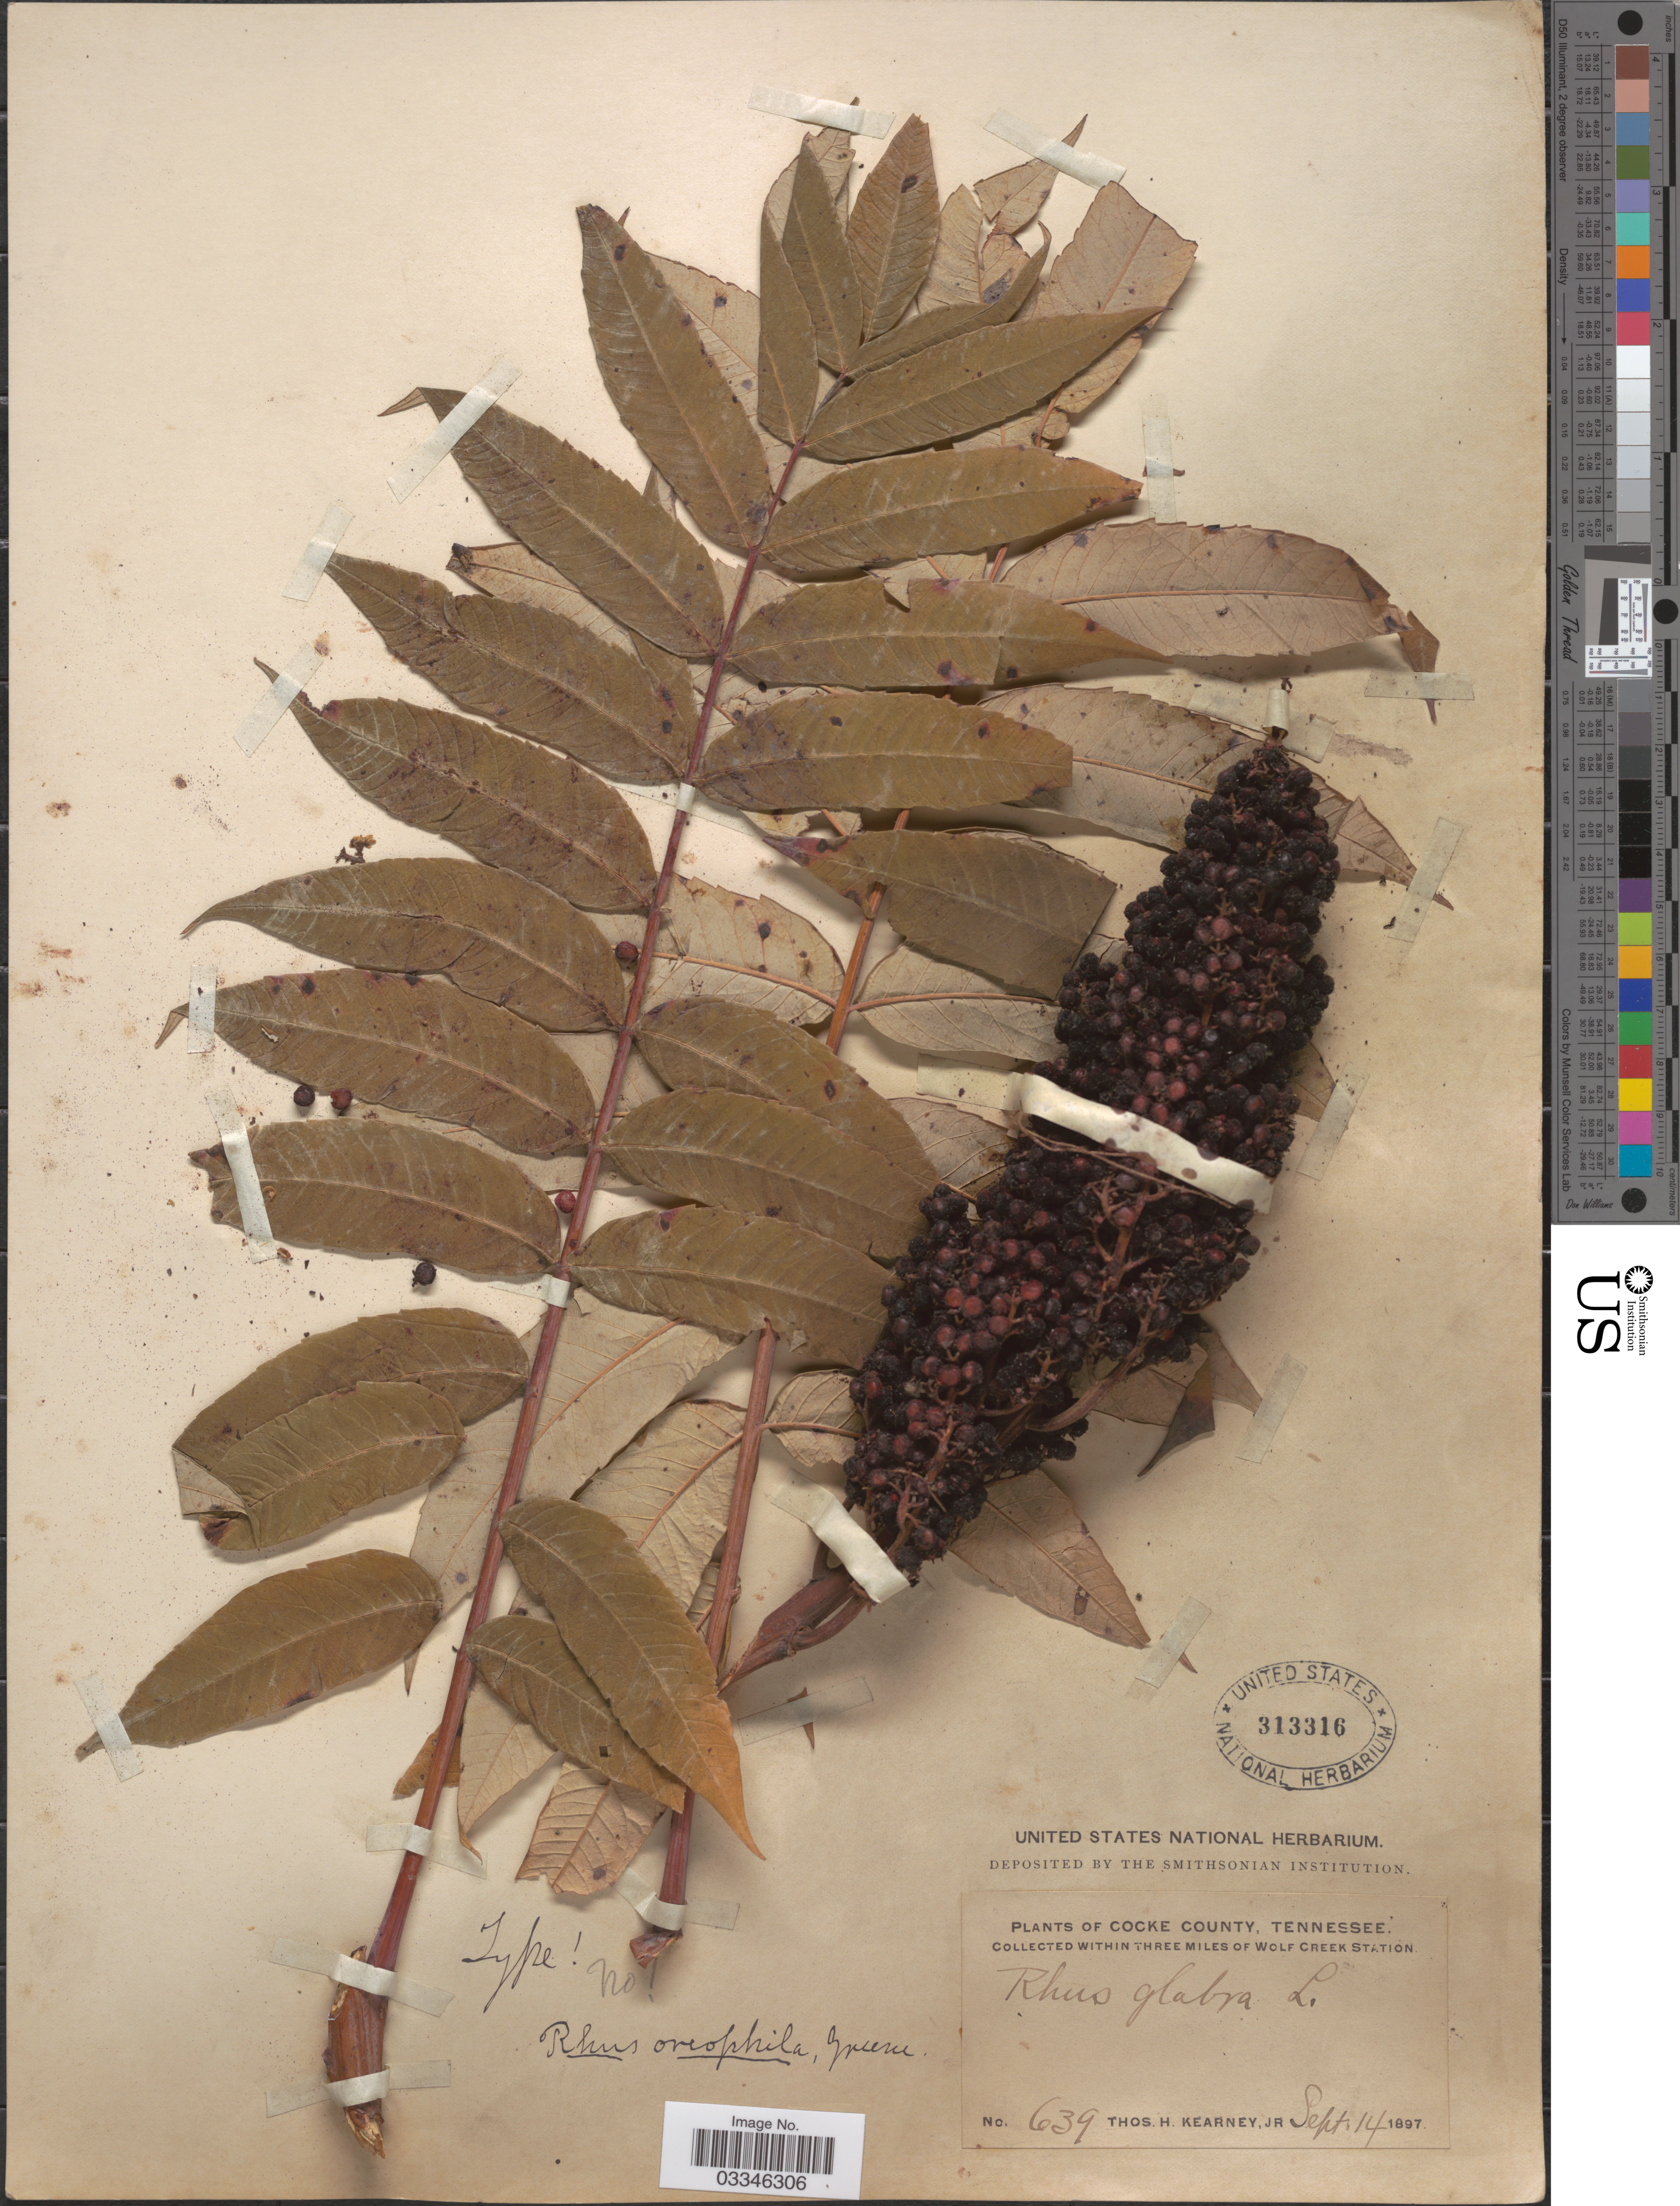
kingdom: Plantae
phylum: Tracheophyta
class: Magnoliopsida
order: Sapindales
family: Anacardiaceae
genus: Rhus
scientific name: Rhus oreophila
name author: Greene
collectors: T. H. Kearney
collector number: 639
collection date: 1897-09-14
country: United States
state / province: Tennessee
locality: Cocke County. Within three miles of Wolf Creek Station.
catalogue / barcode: US 313316